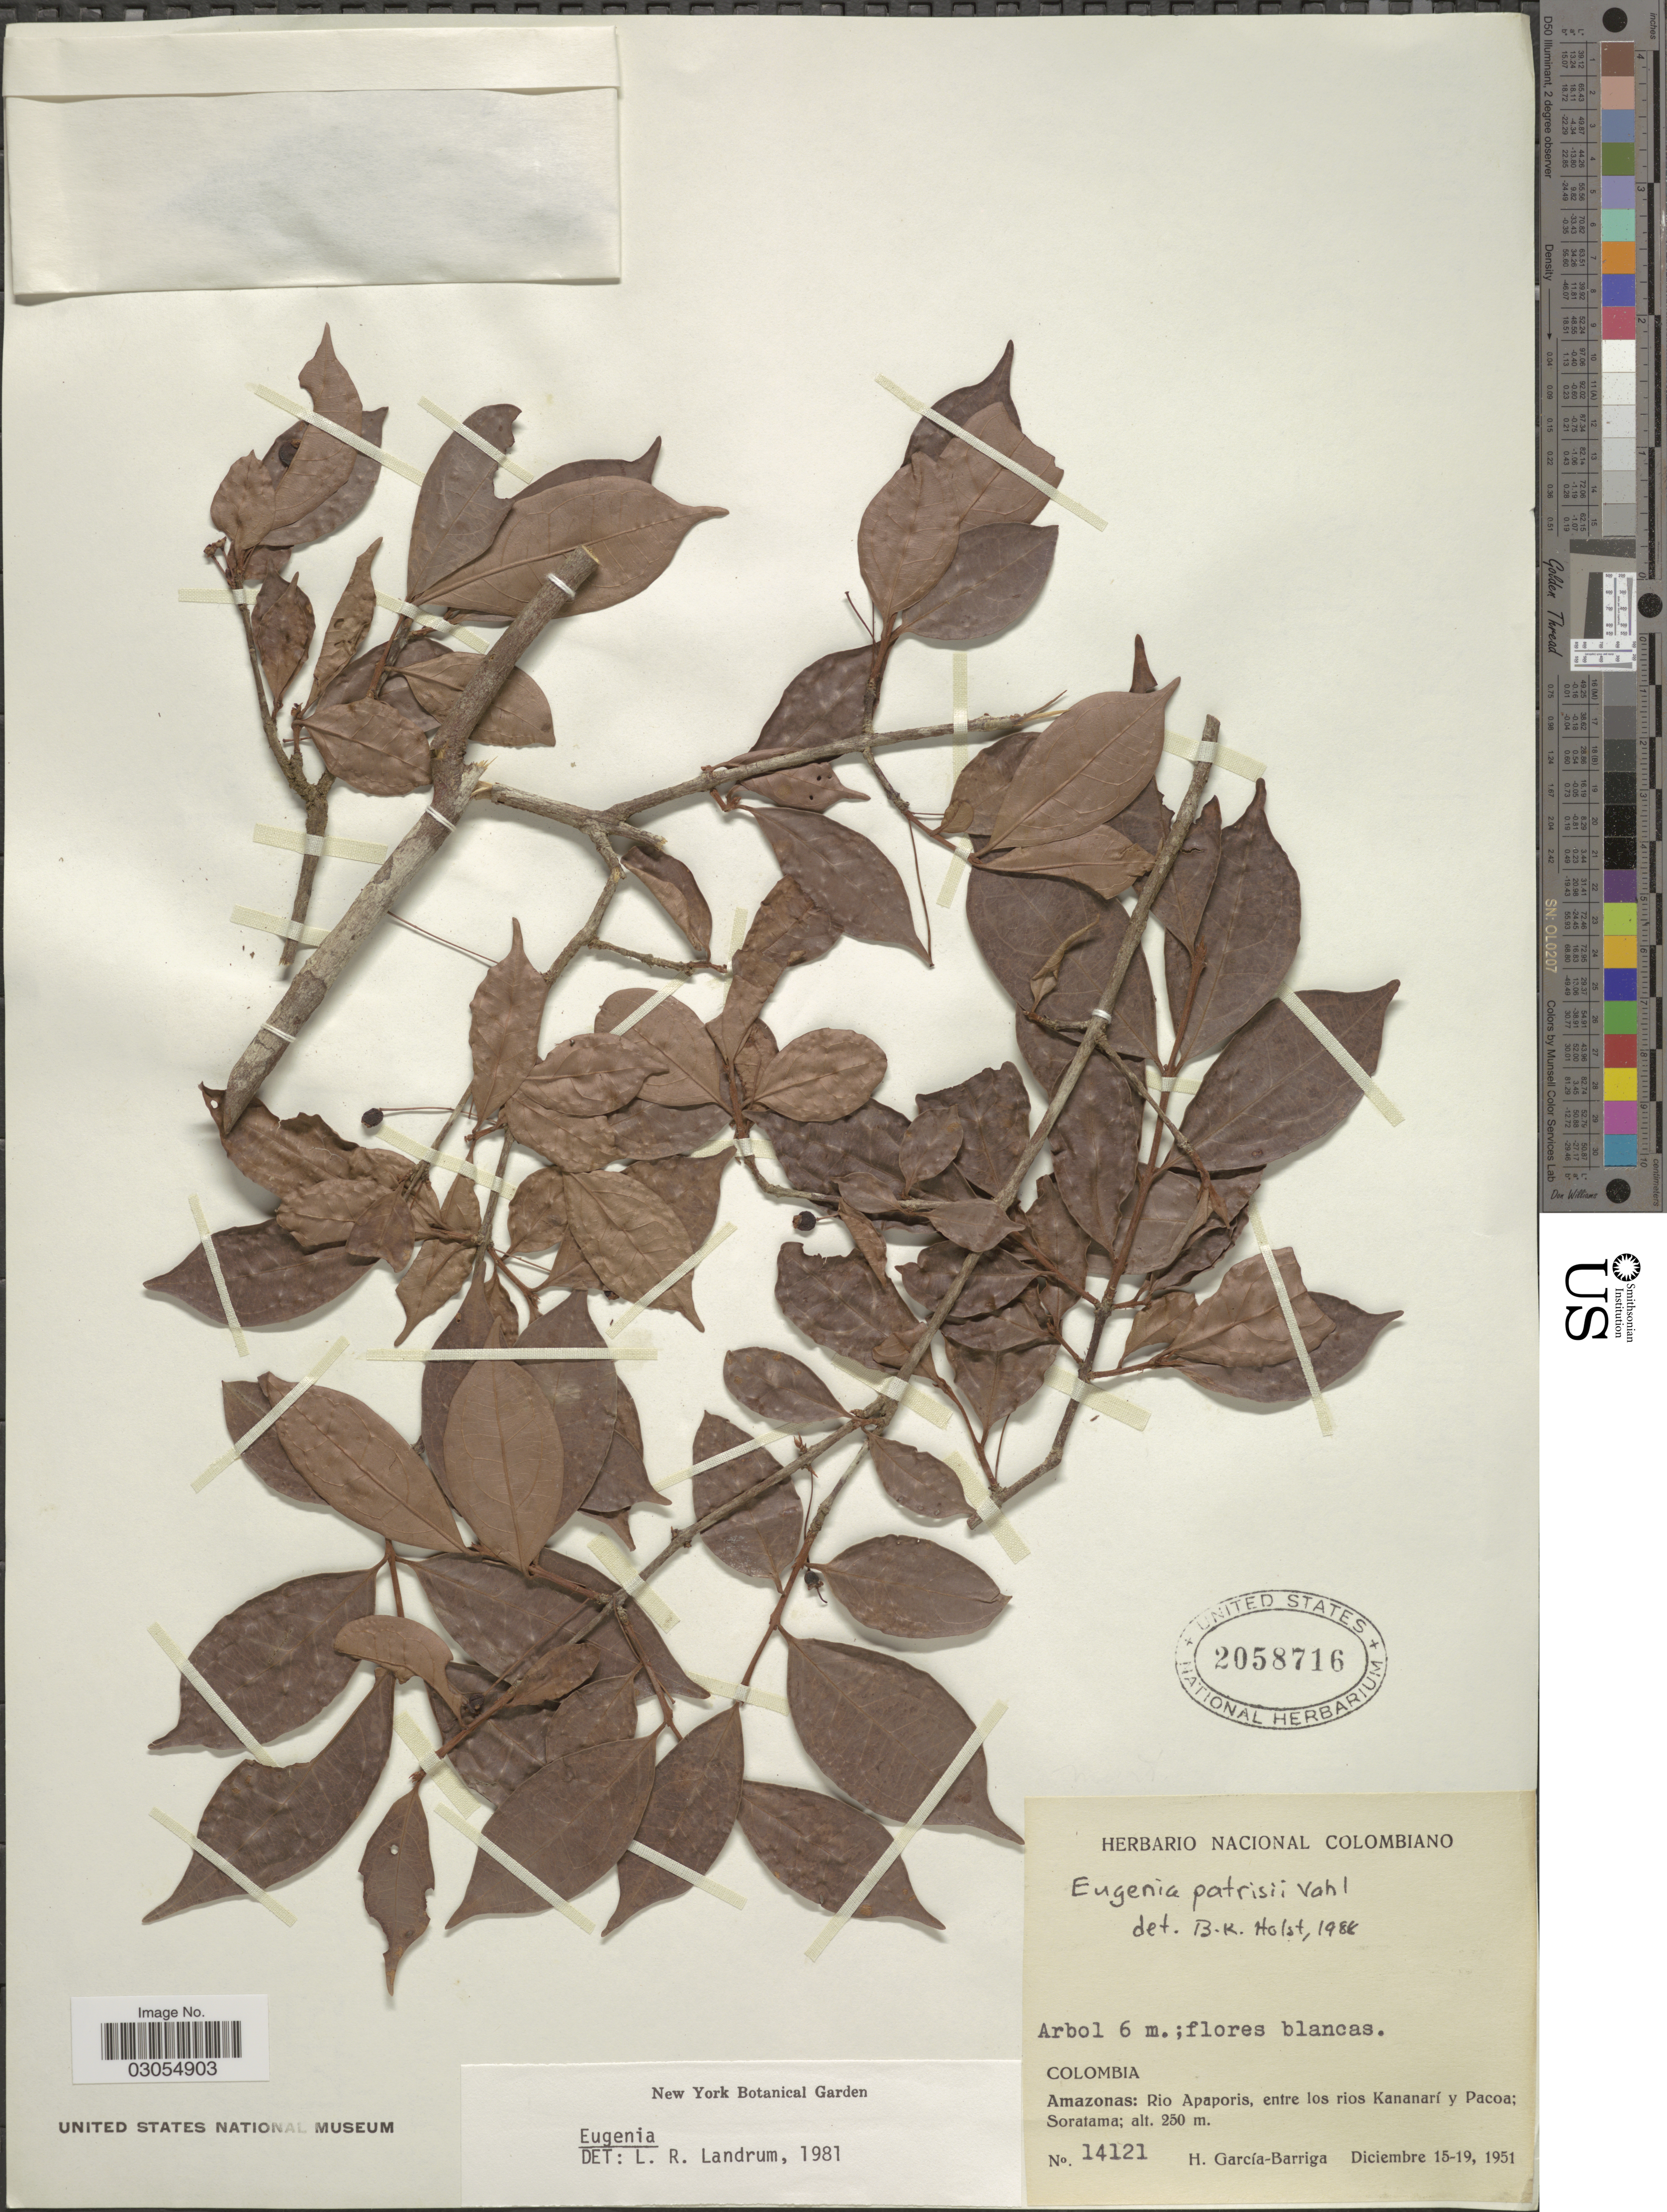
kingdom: Plantae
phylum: Tracheophyta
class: Magnoliopsida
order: Myrtales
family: Myrtaceae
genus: Eugenia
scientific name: Eugenia patrisii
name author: Vahl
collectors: H. García Barriga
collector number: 14121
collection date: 1951-12-15/1951-12-19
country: Colombia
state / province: Amazônas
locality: Rio Apaporis, entre los rios Kananarí y Pacoa; Soratama.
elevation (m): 250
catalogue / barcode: US 2058716